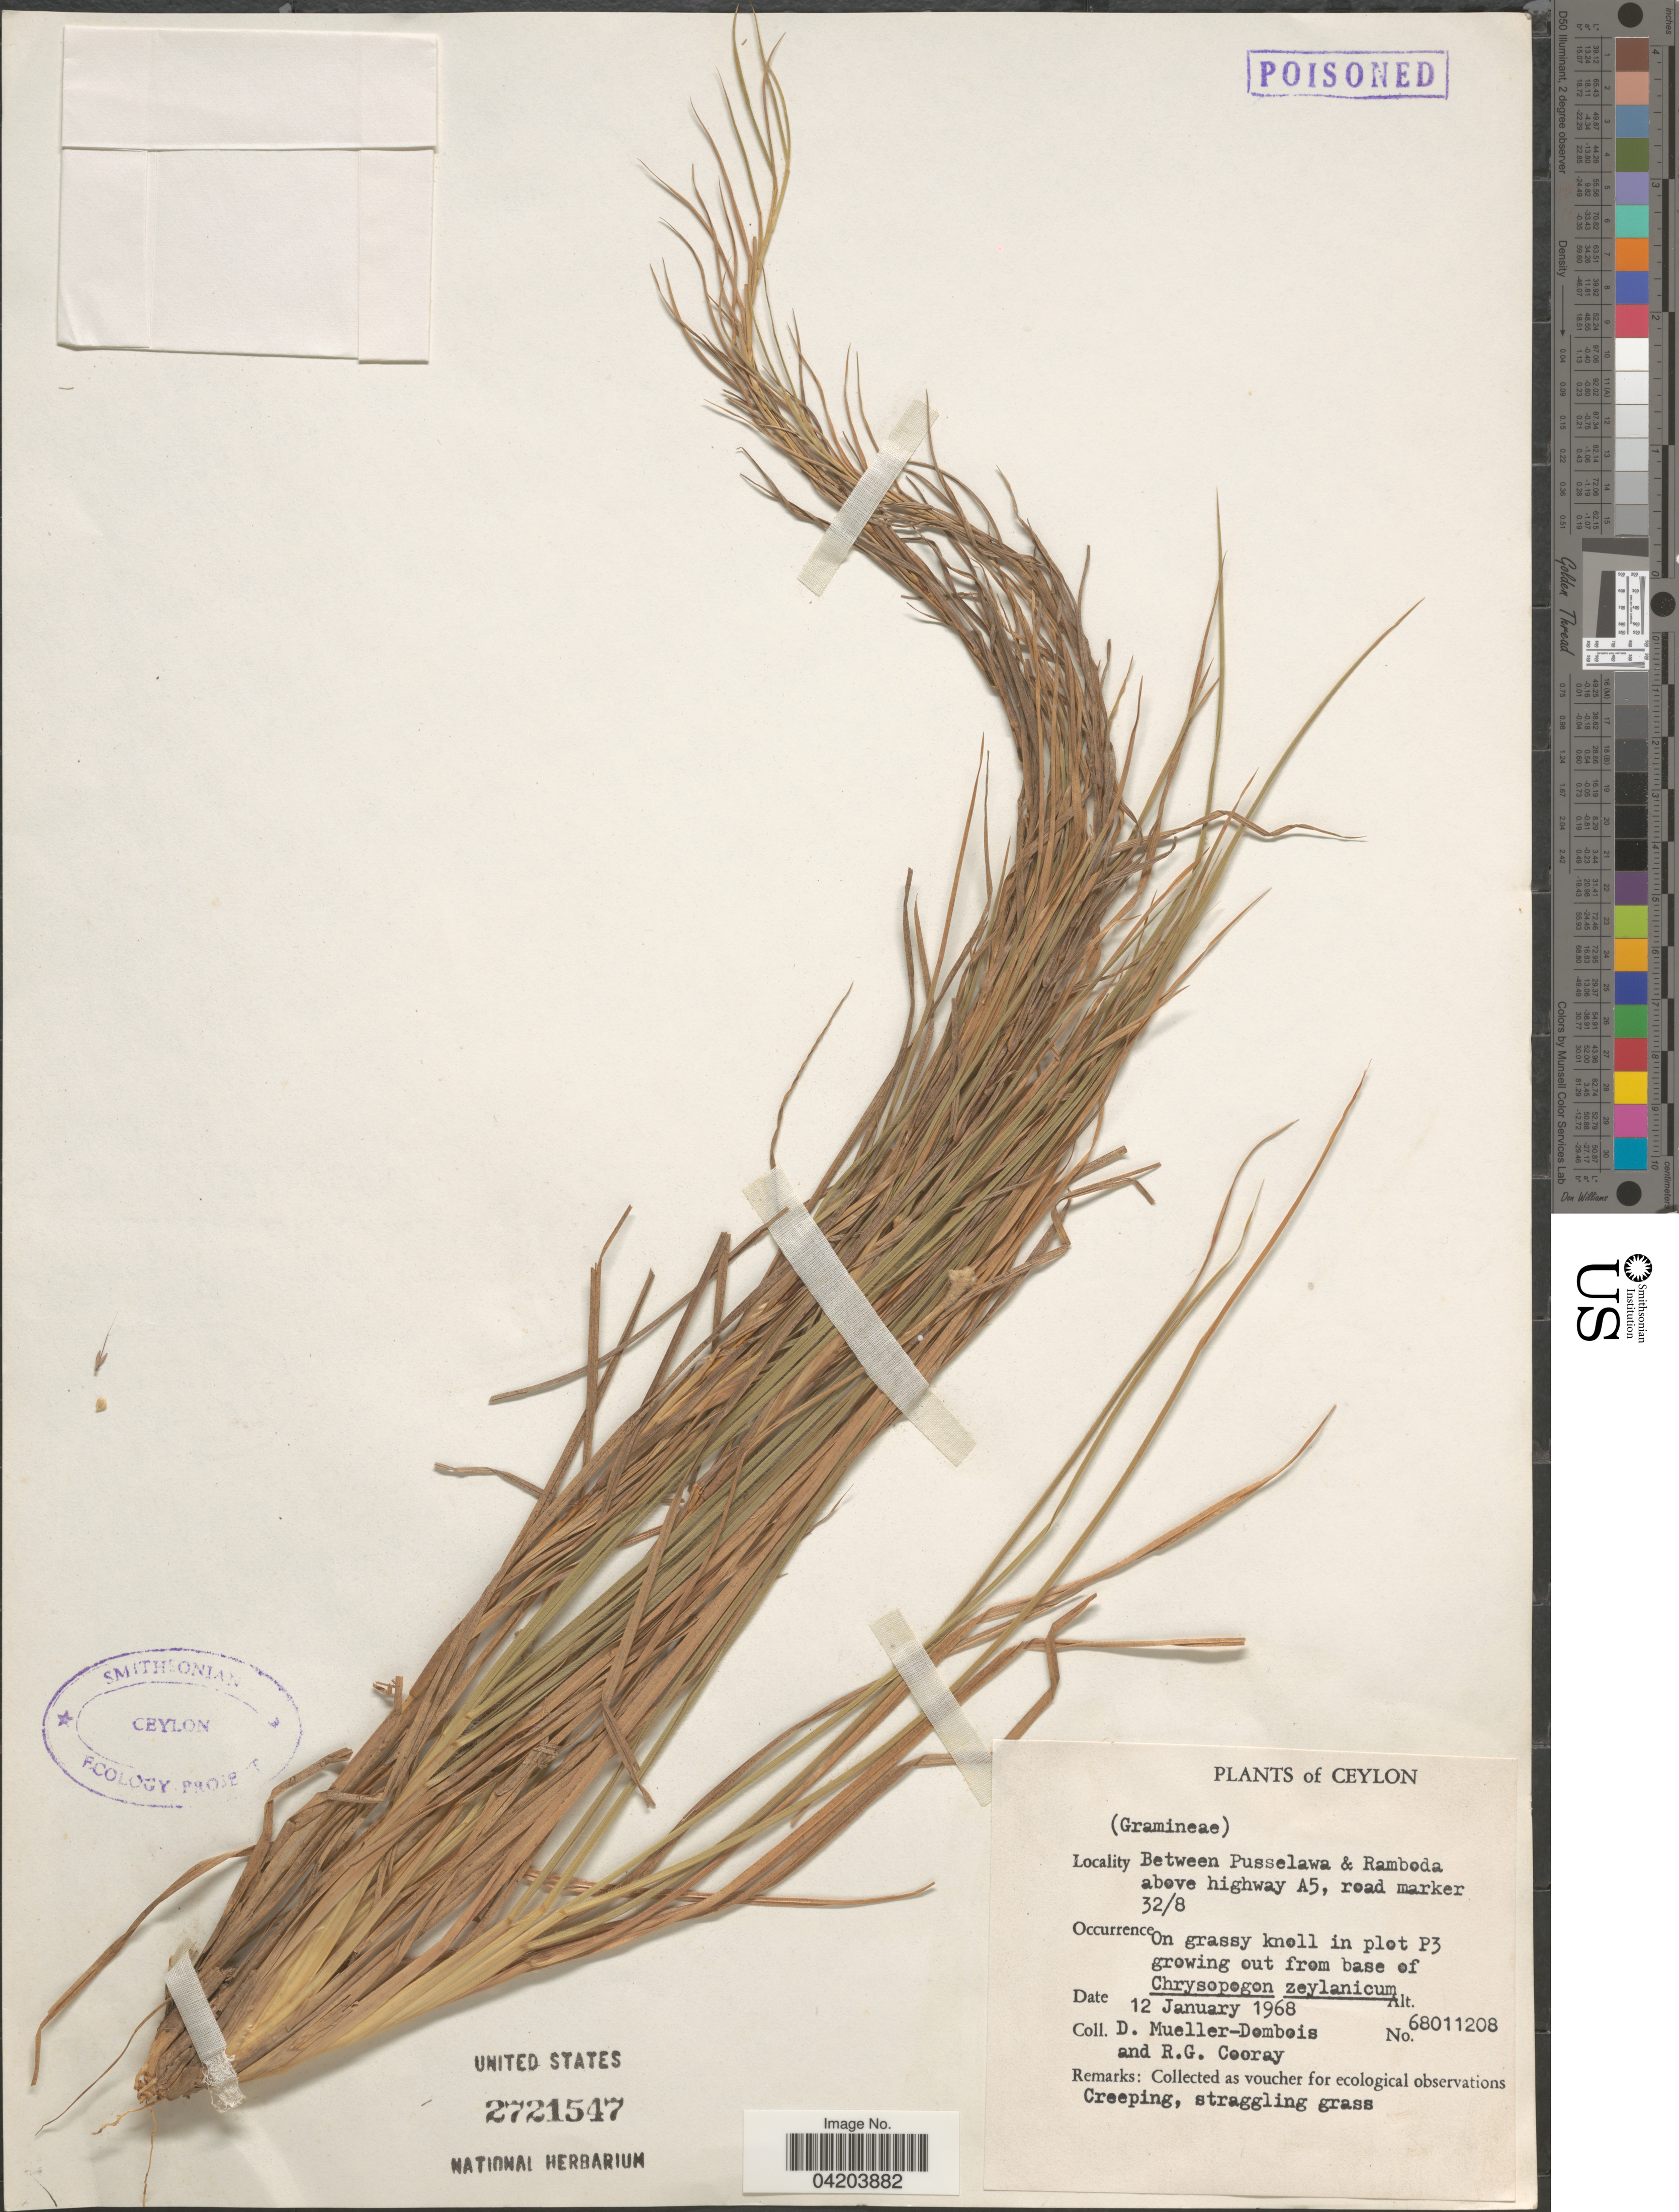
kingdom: Plantae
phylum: Tracheophyta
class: Liliopsida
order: Poales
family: Poaceae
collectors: D. Mueller-Dombois & R. Cooray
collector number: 68011208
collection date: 1968-01-12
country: Sri Lanka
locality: Ceylon. Between Pusselawa & Ramboda above highway A5, road marker 32/8. On grassy knoll in plot P3.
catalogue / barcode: US 2721547